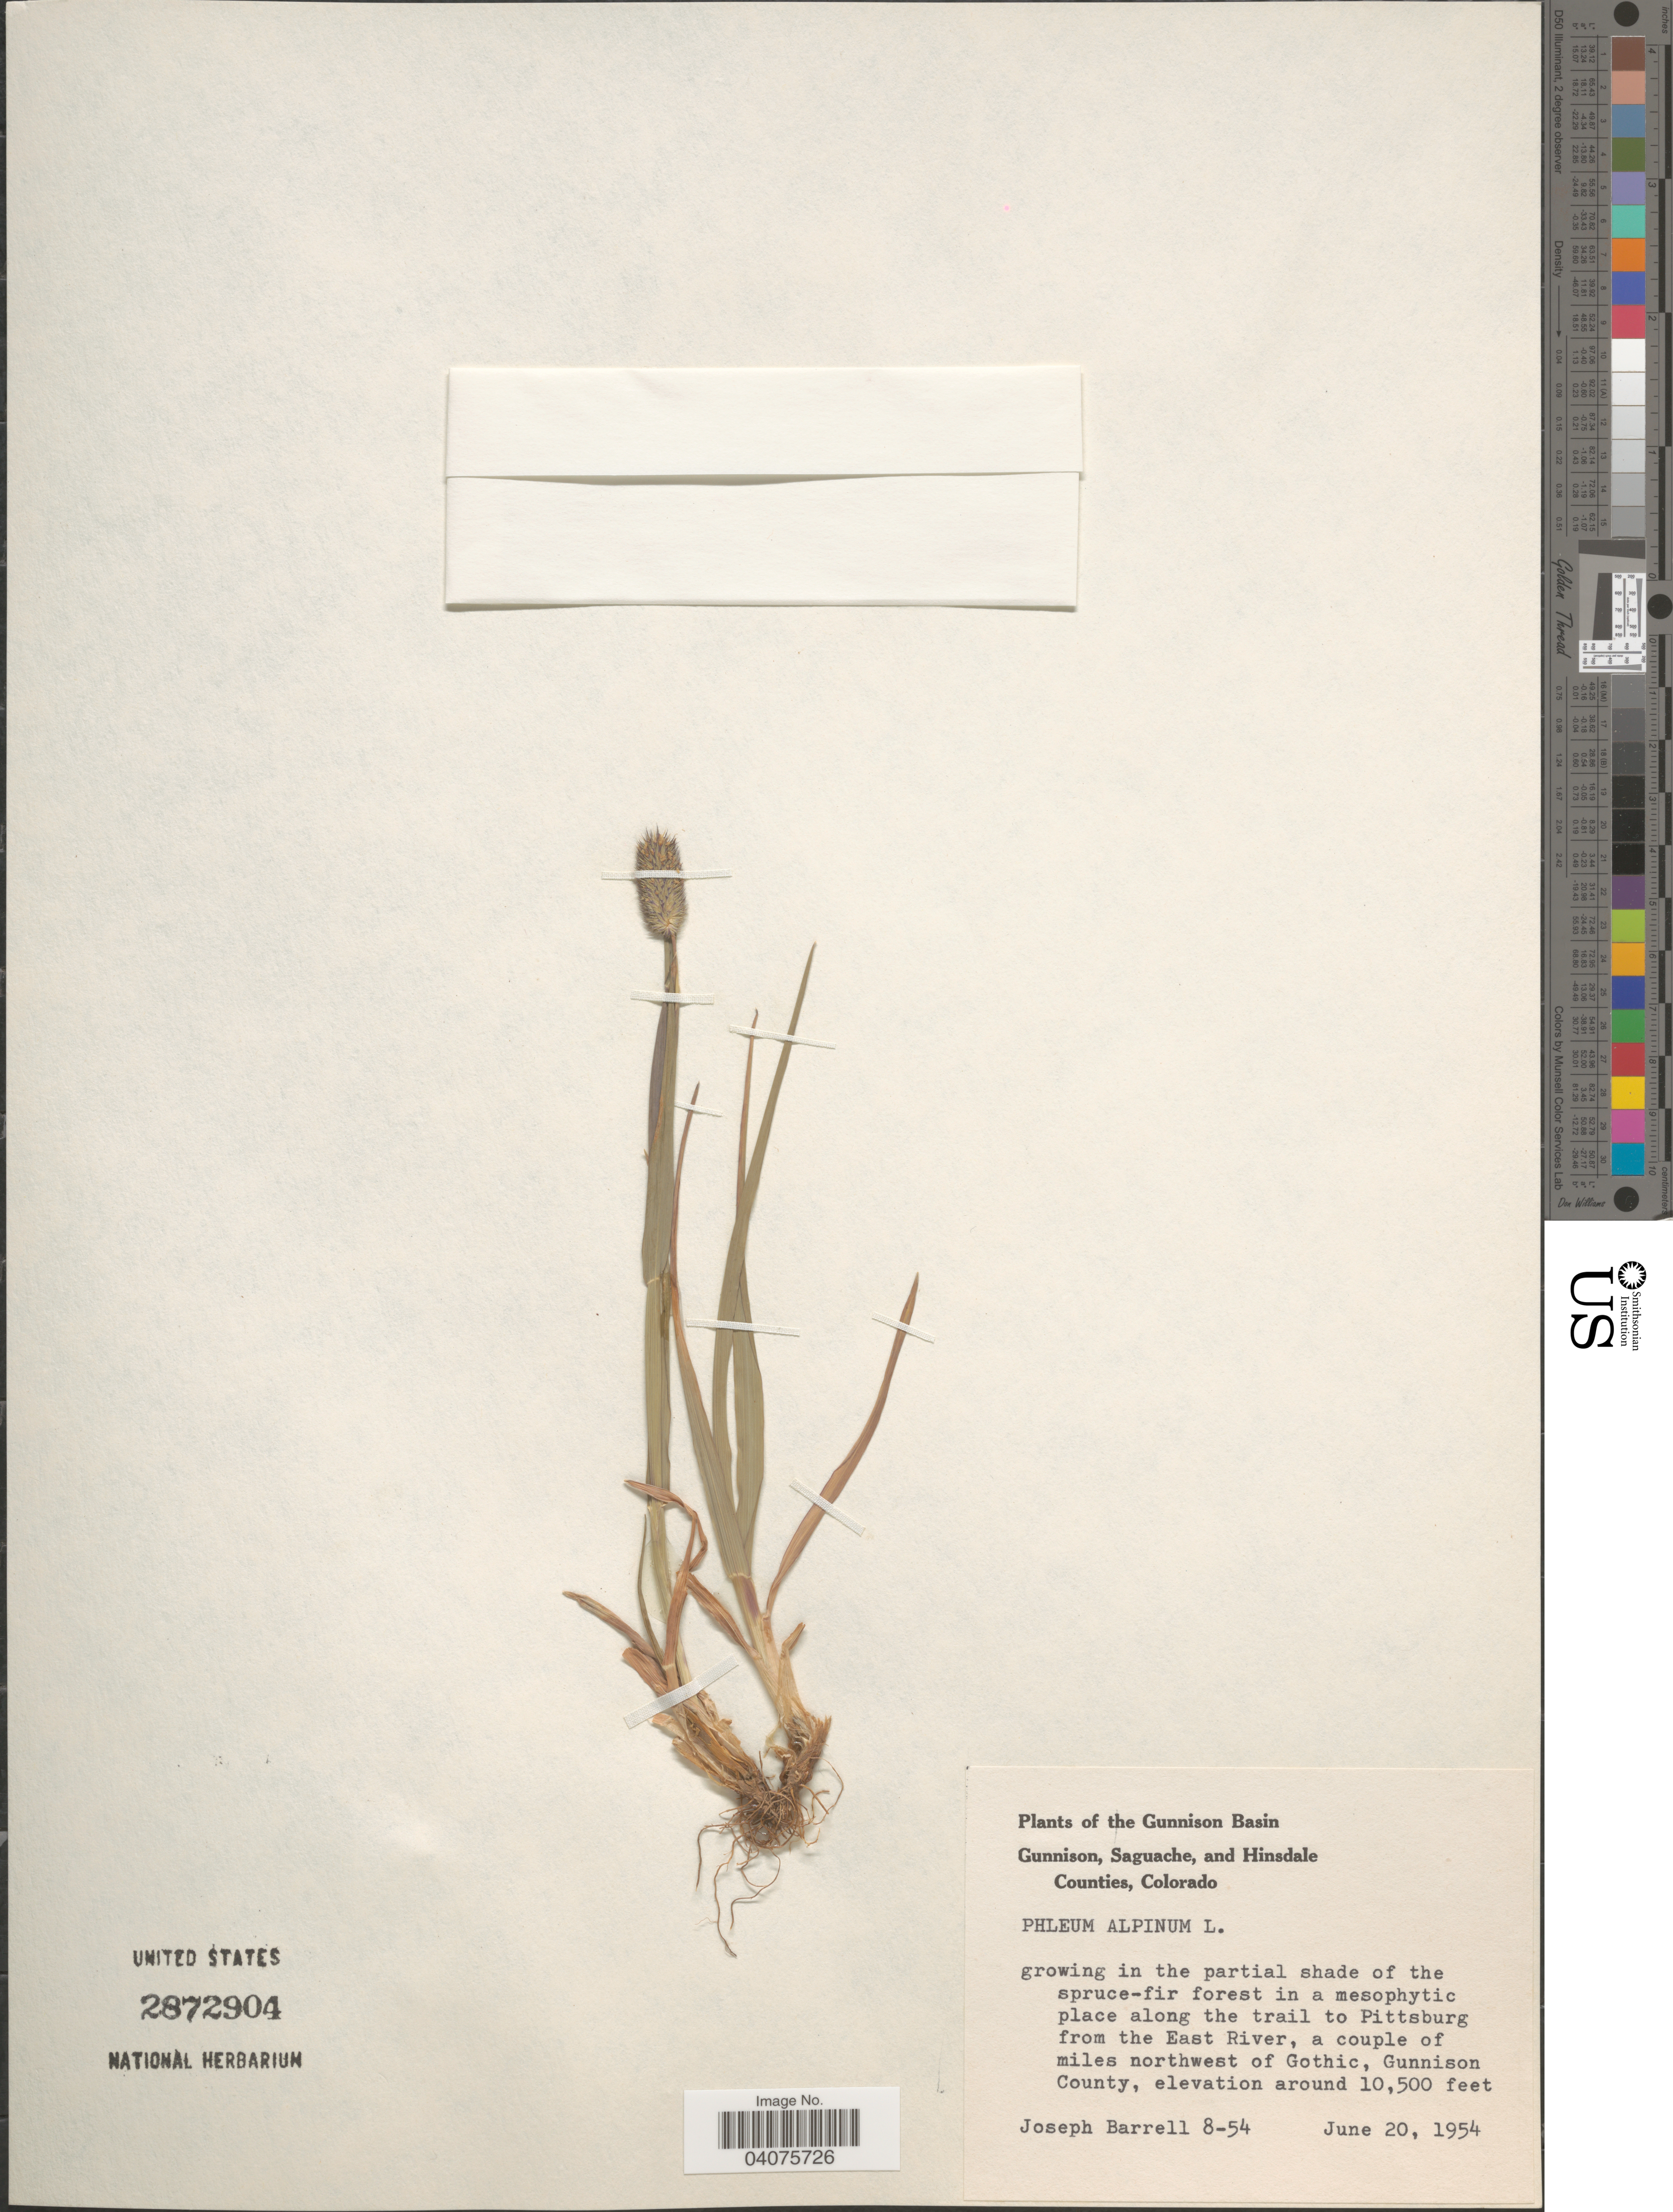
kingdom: Plantae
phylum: Tracheophyta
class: Liliopsida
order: Poales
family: Poaceae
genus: Phleum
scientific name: Phleum alpinum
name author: L.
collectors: J. Barrell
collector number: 8-54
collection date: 1954-06-20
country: United States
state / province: Colorado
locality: The Gunnison Basin. Along the trail to Pittsburg from the East River, a couple of miles northwest of Gothic, Gunnison County.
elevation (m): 3200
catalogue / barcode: US 2872904